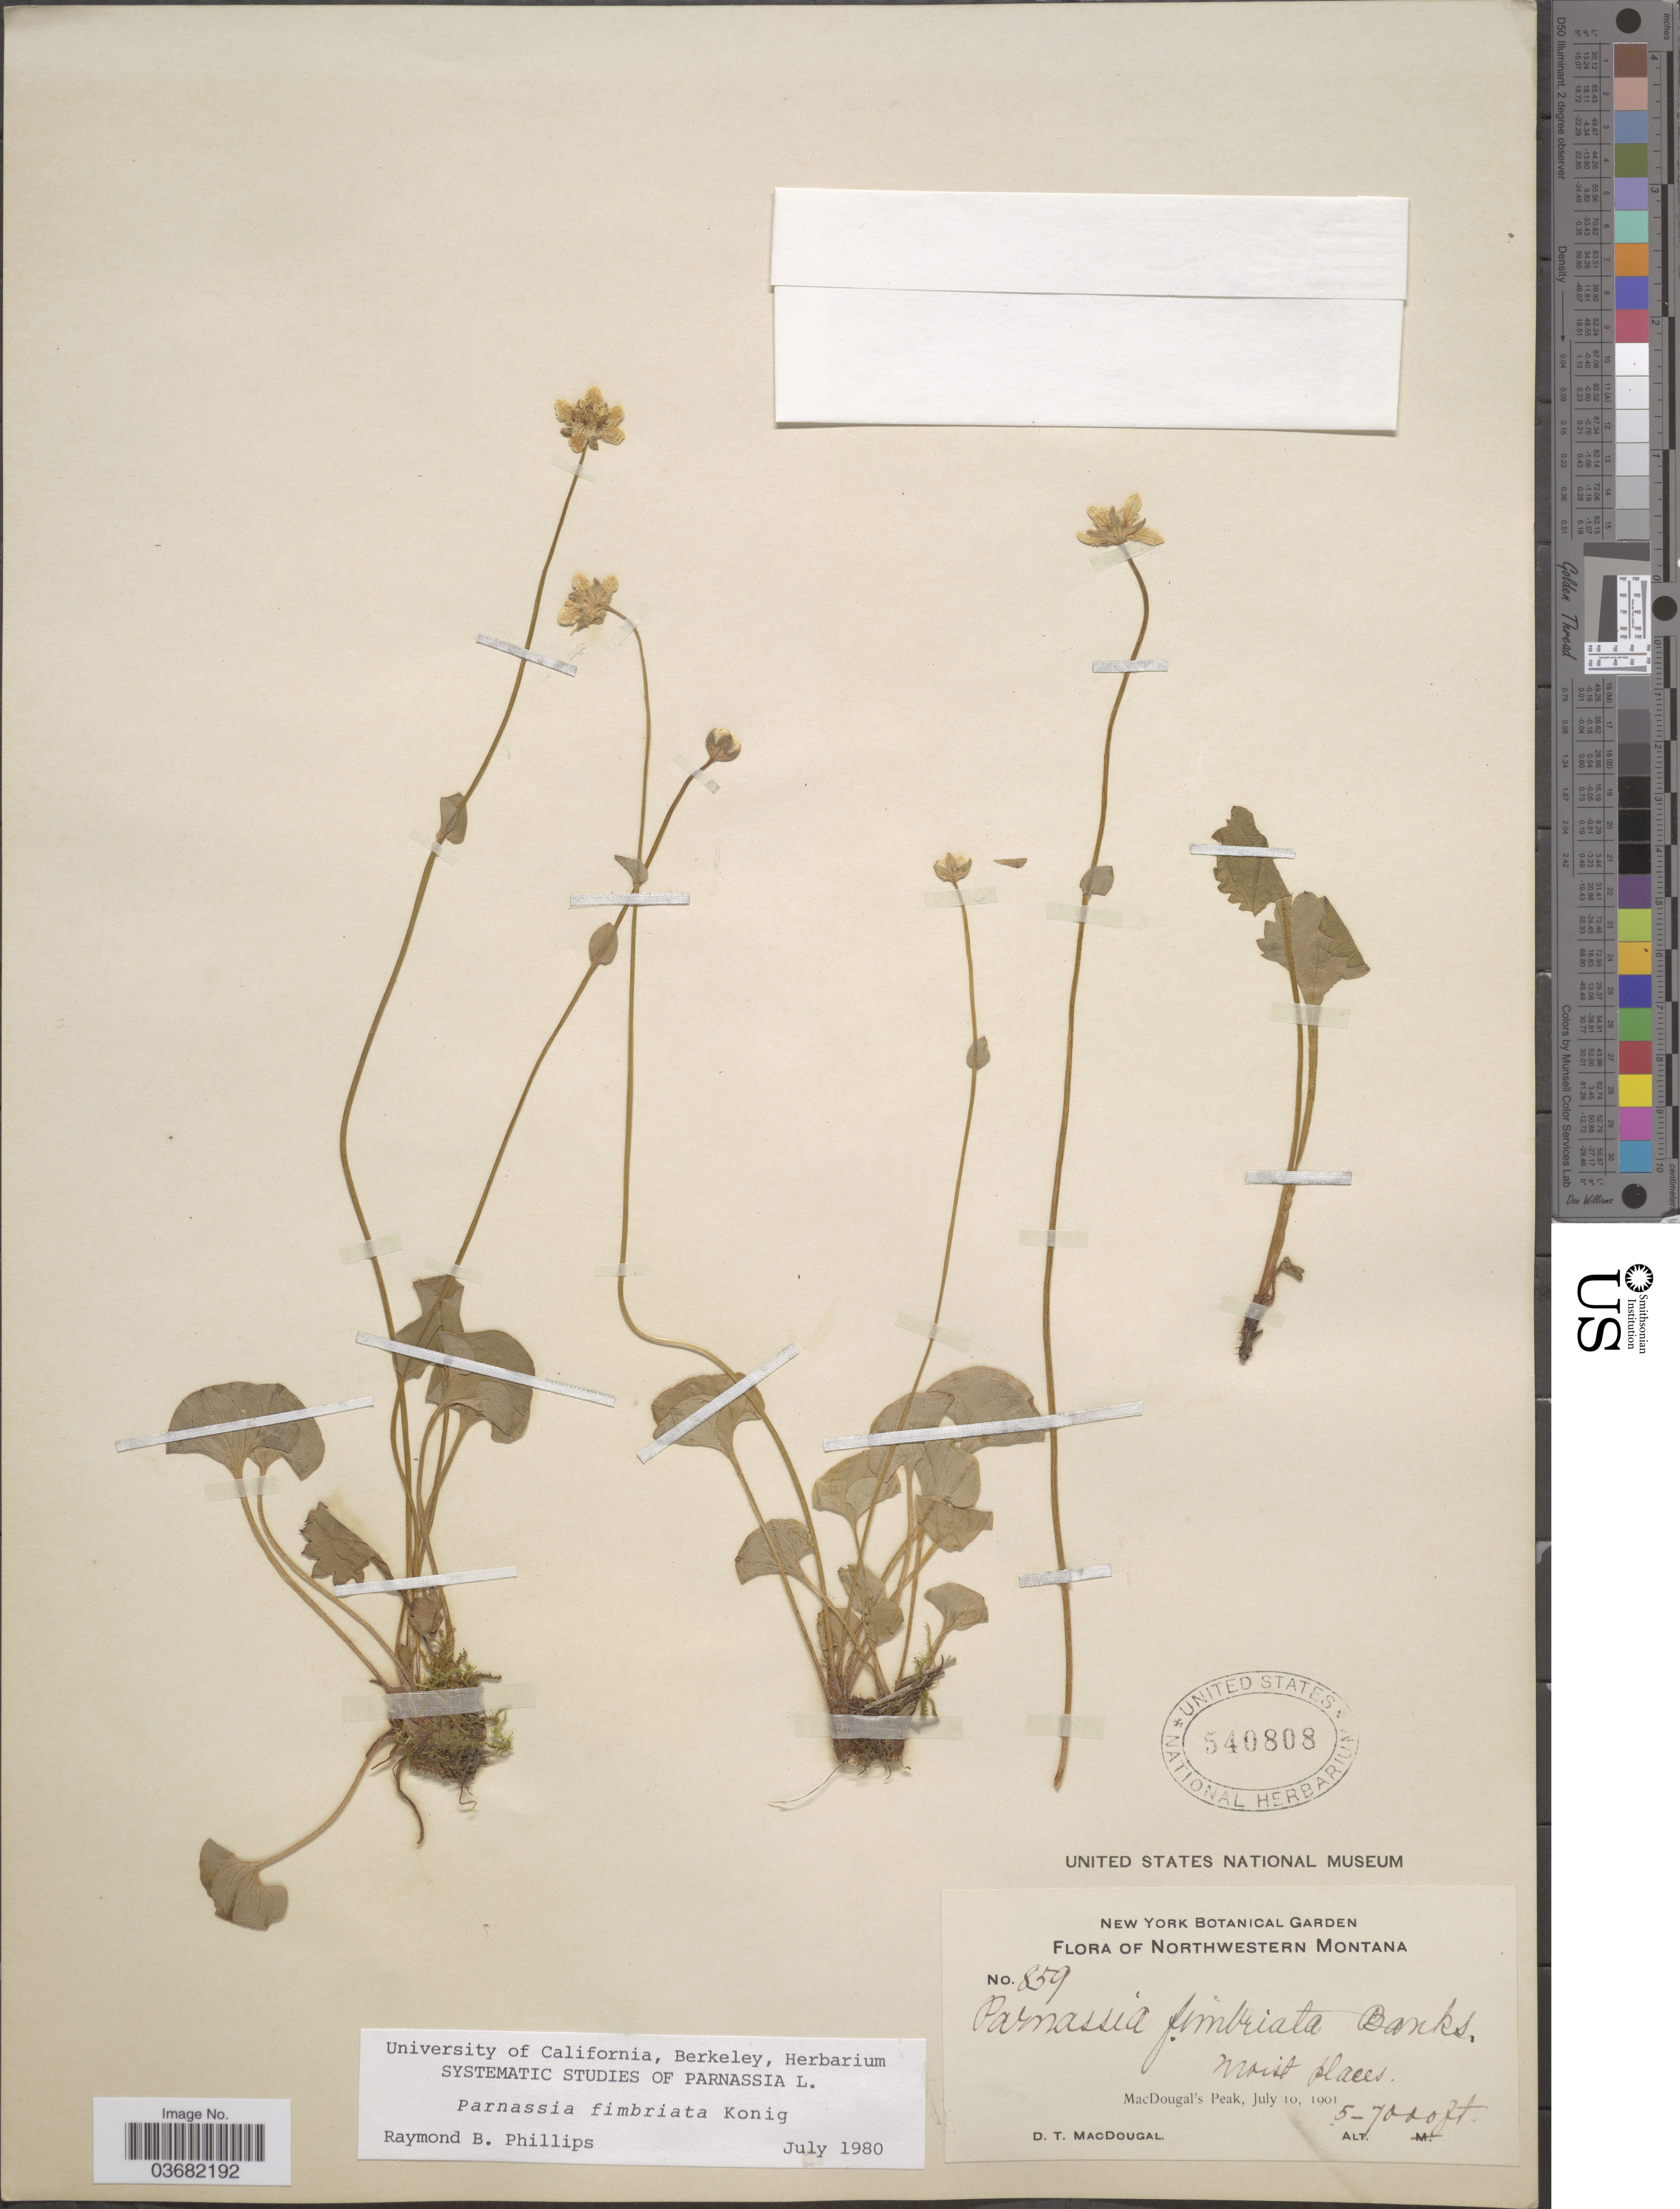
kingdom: Plantae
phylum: Tracheophyta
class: Magnoliopsida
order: Celastrales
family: Parnassiaceae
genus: Parnassia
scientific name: Parnassia fimbriata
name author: K.D. Koenig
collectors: D. T. MacDougal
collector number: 859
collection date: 1901-07-10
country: United States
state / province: Montana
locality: Northwestern Montana. MacDougal's Peak.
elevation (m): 1524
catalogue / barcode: US 540808